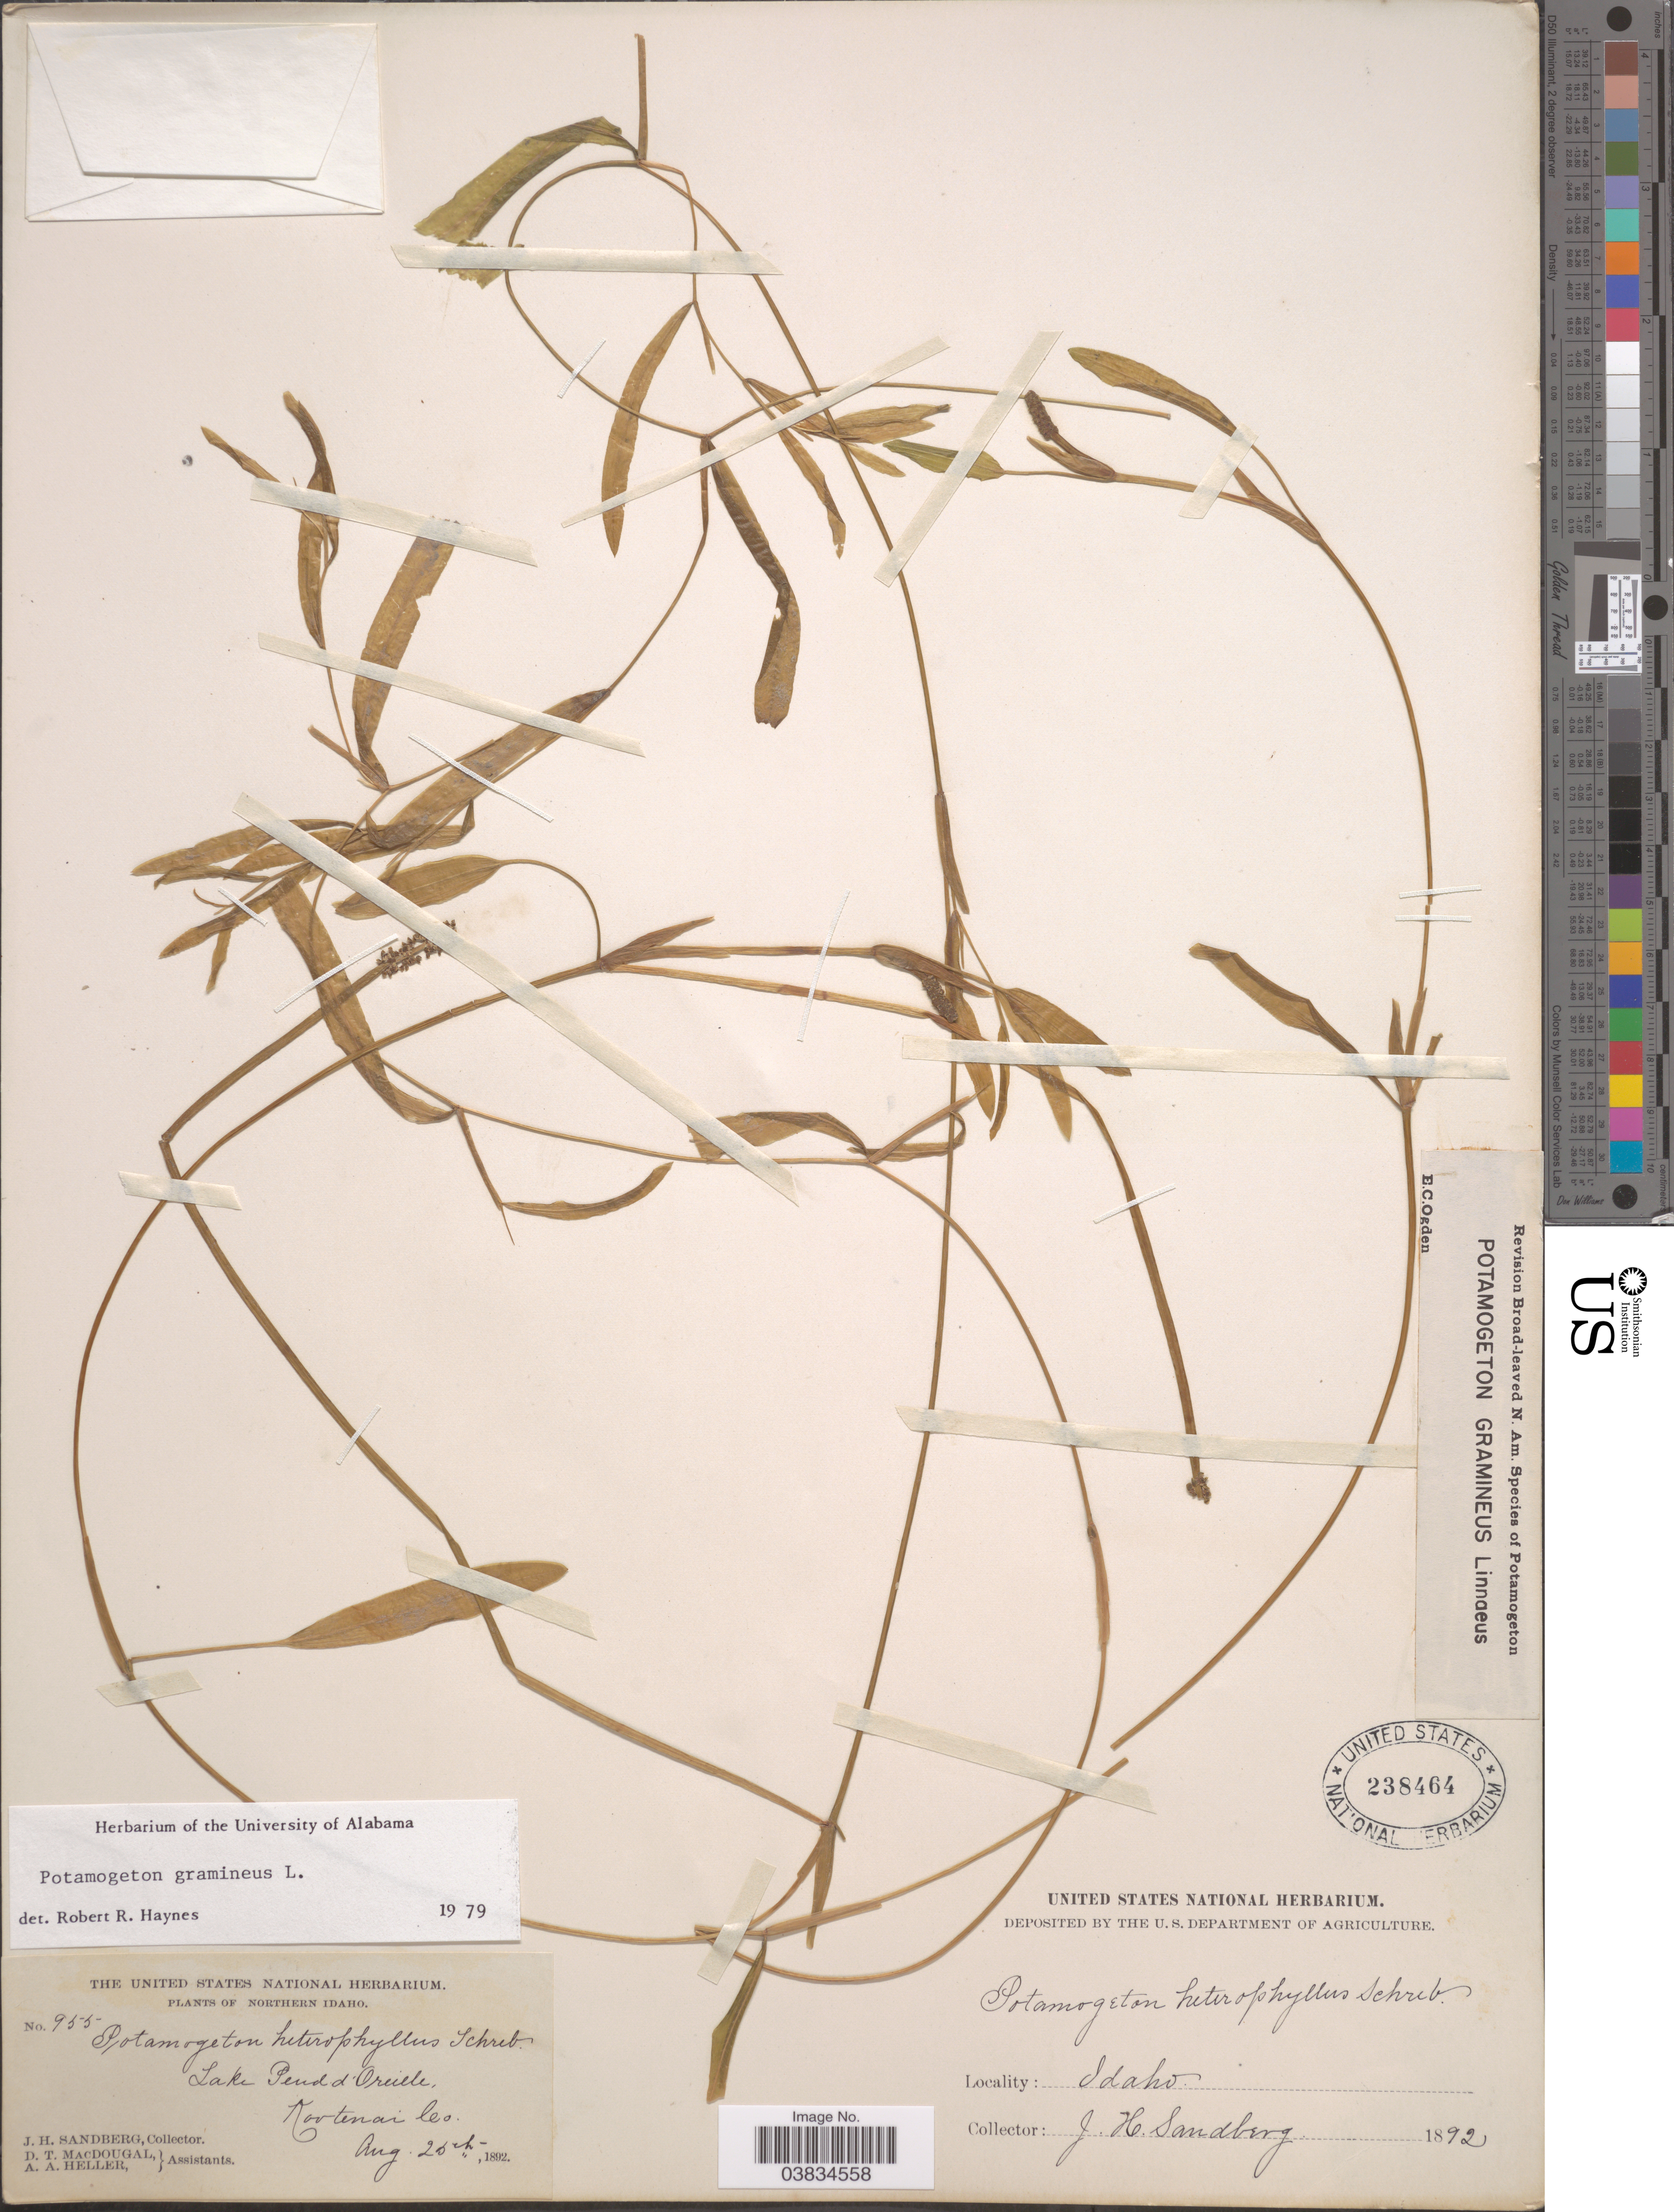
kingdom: Plantae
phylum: Tracheophyta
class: Liliopsida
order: Alismatales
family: Potamogetonaceae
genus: Potamogeton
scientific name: Potamogeton gramineus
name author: L.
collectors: J. H. Sandberg, D. T. MacDougal & A. A. Heller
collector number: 955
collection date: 1892-08-25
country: United States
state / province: Idaho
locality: Northern Idaho. Lake Pend d'Oreille. Kootenai Co.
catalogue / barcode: US 238464